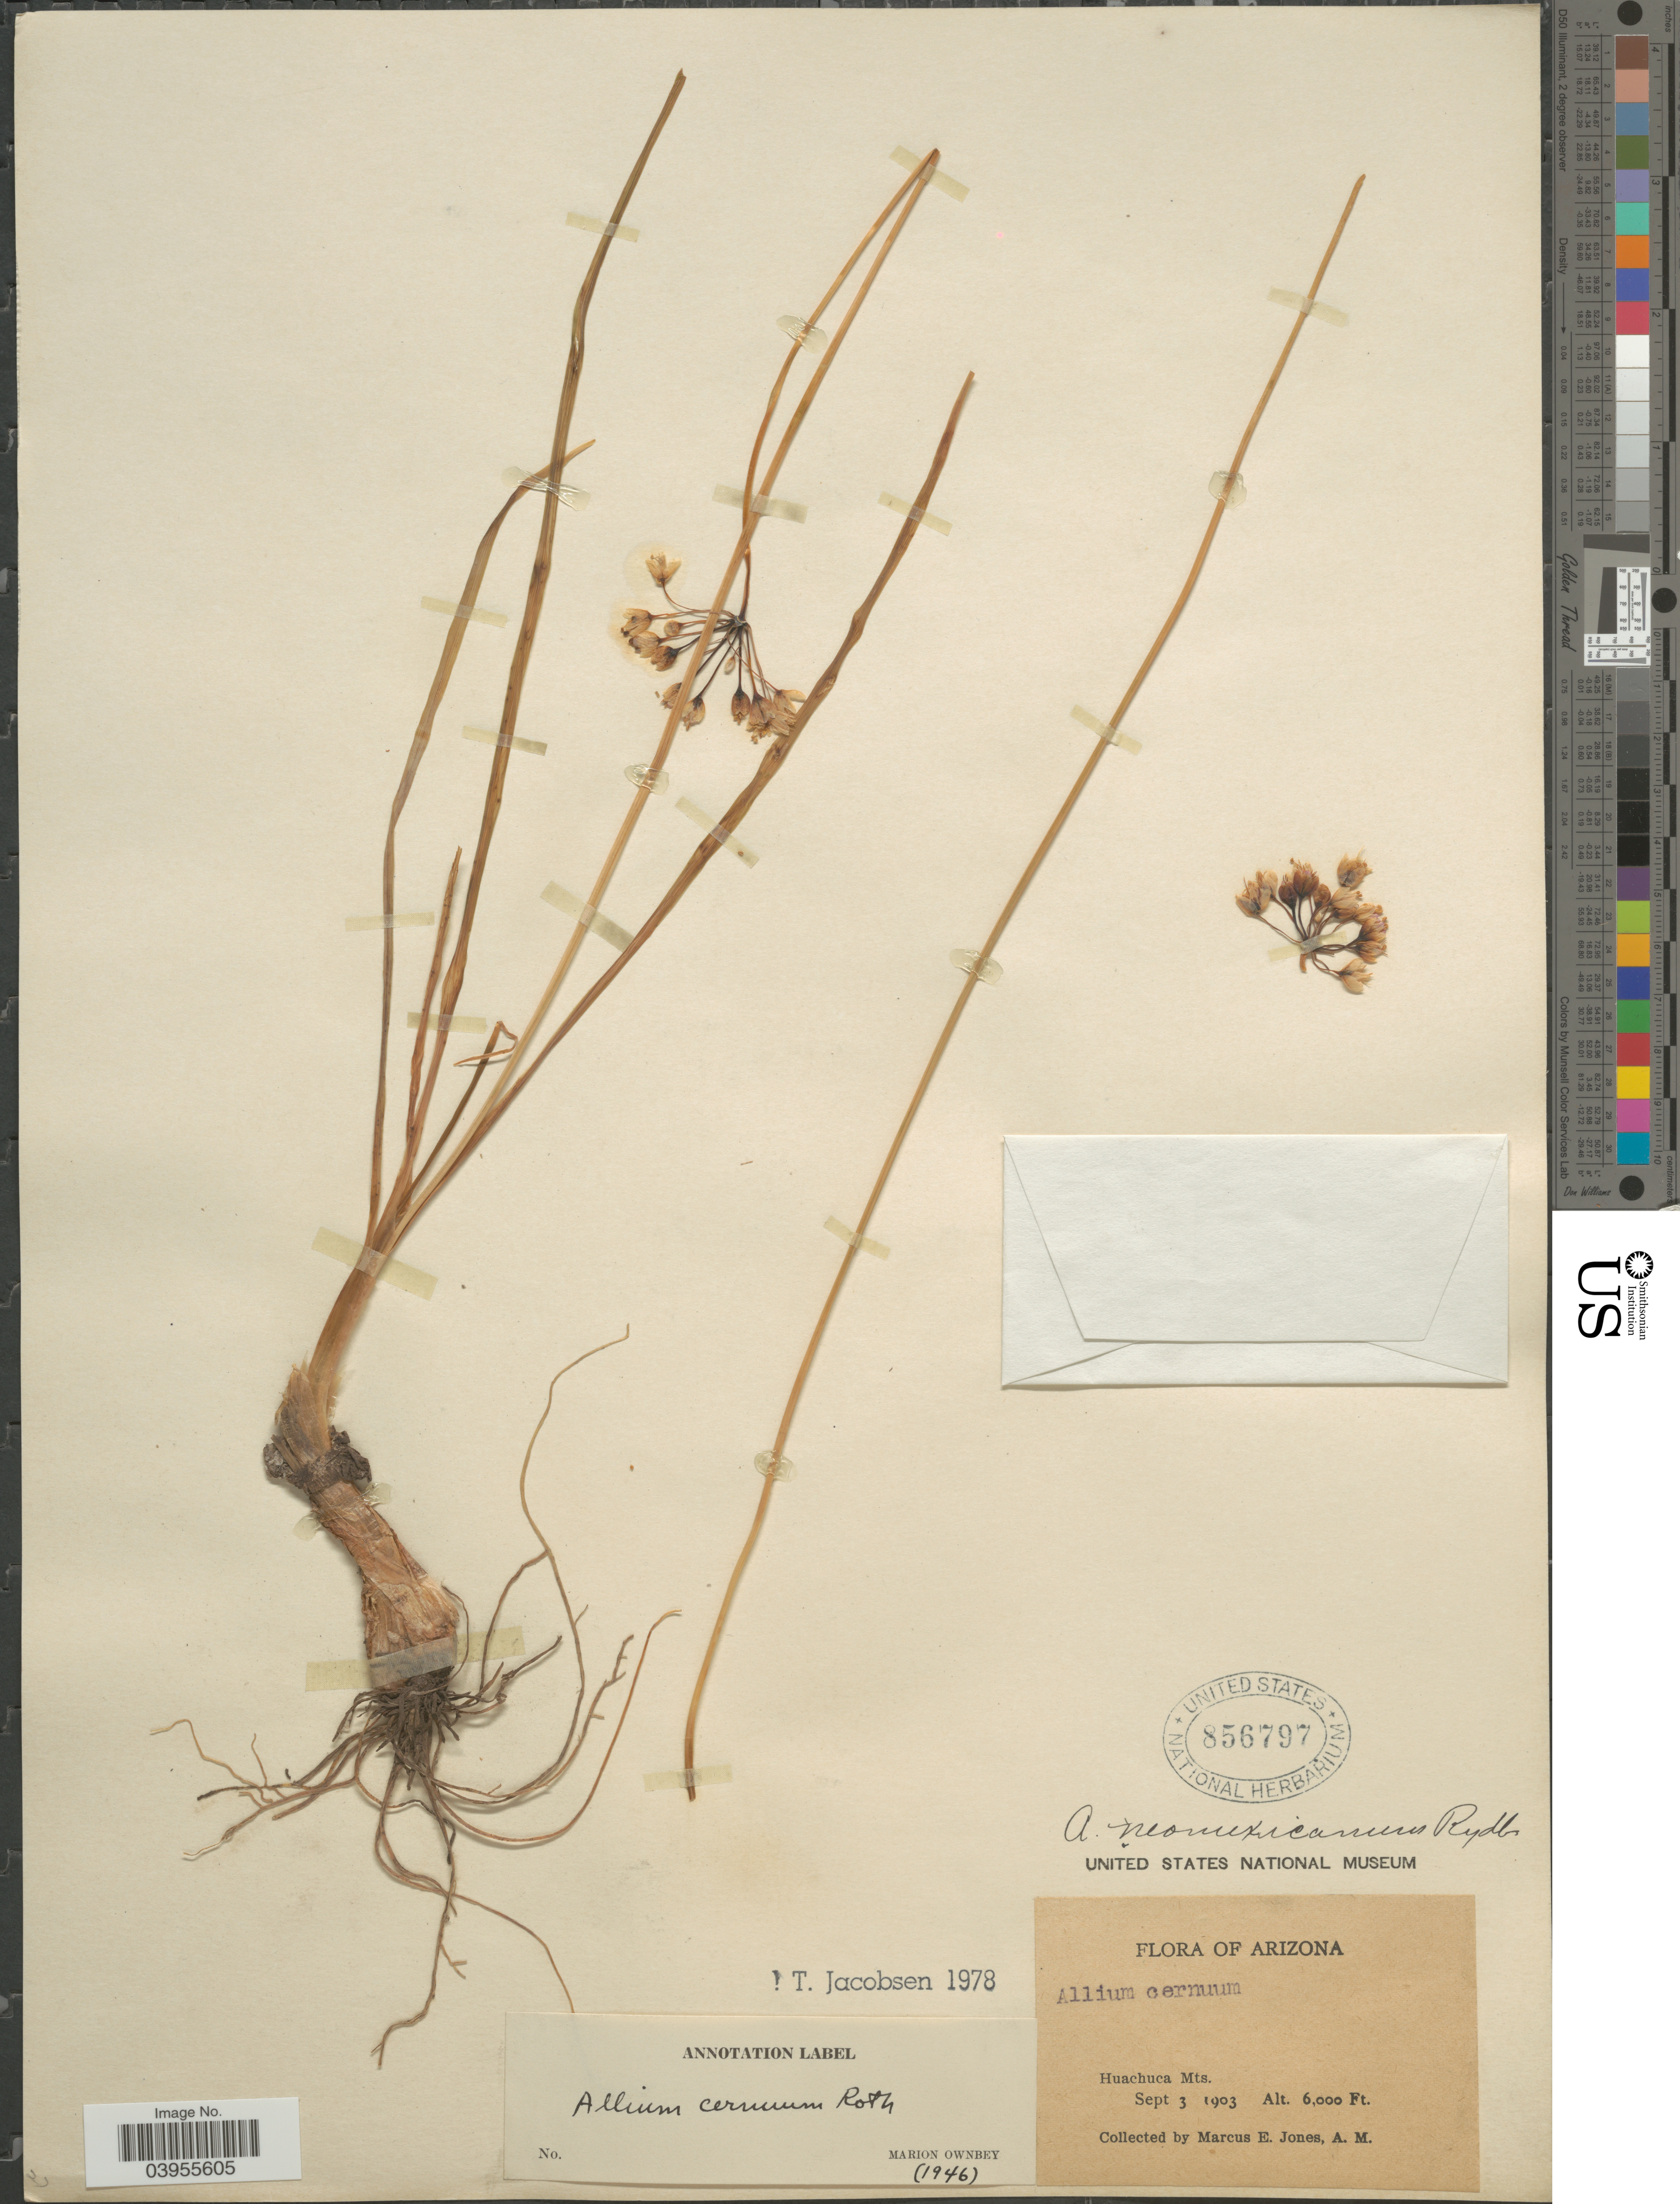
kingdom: Plantae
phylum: Tracheophyta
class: Liliopsida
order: Asparagales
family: Amaryllidaceae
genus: Allium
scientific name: Allium cernuum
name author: Roth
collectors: M. E. Jones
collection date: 1903-09-03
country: United States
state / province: Arizona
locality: Huachuca Mts.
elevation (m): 1829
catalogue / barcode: US 856797